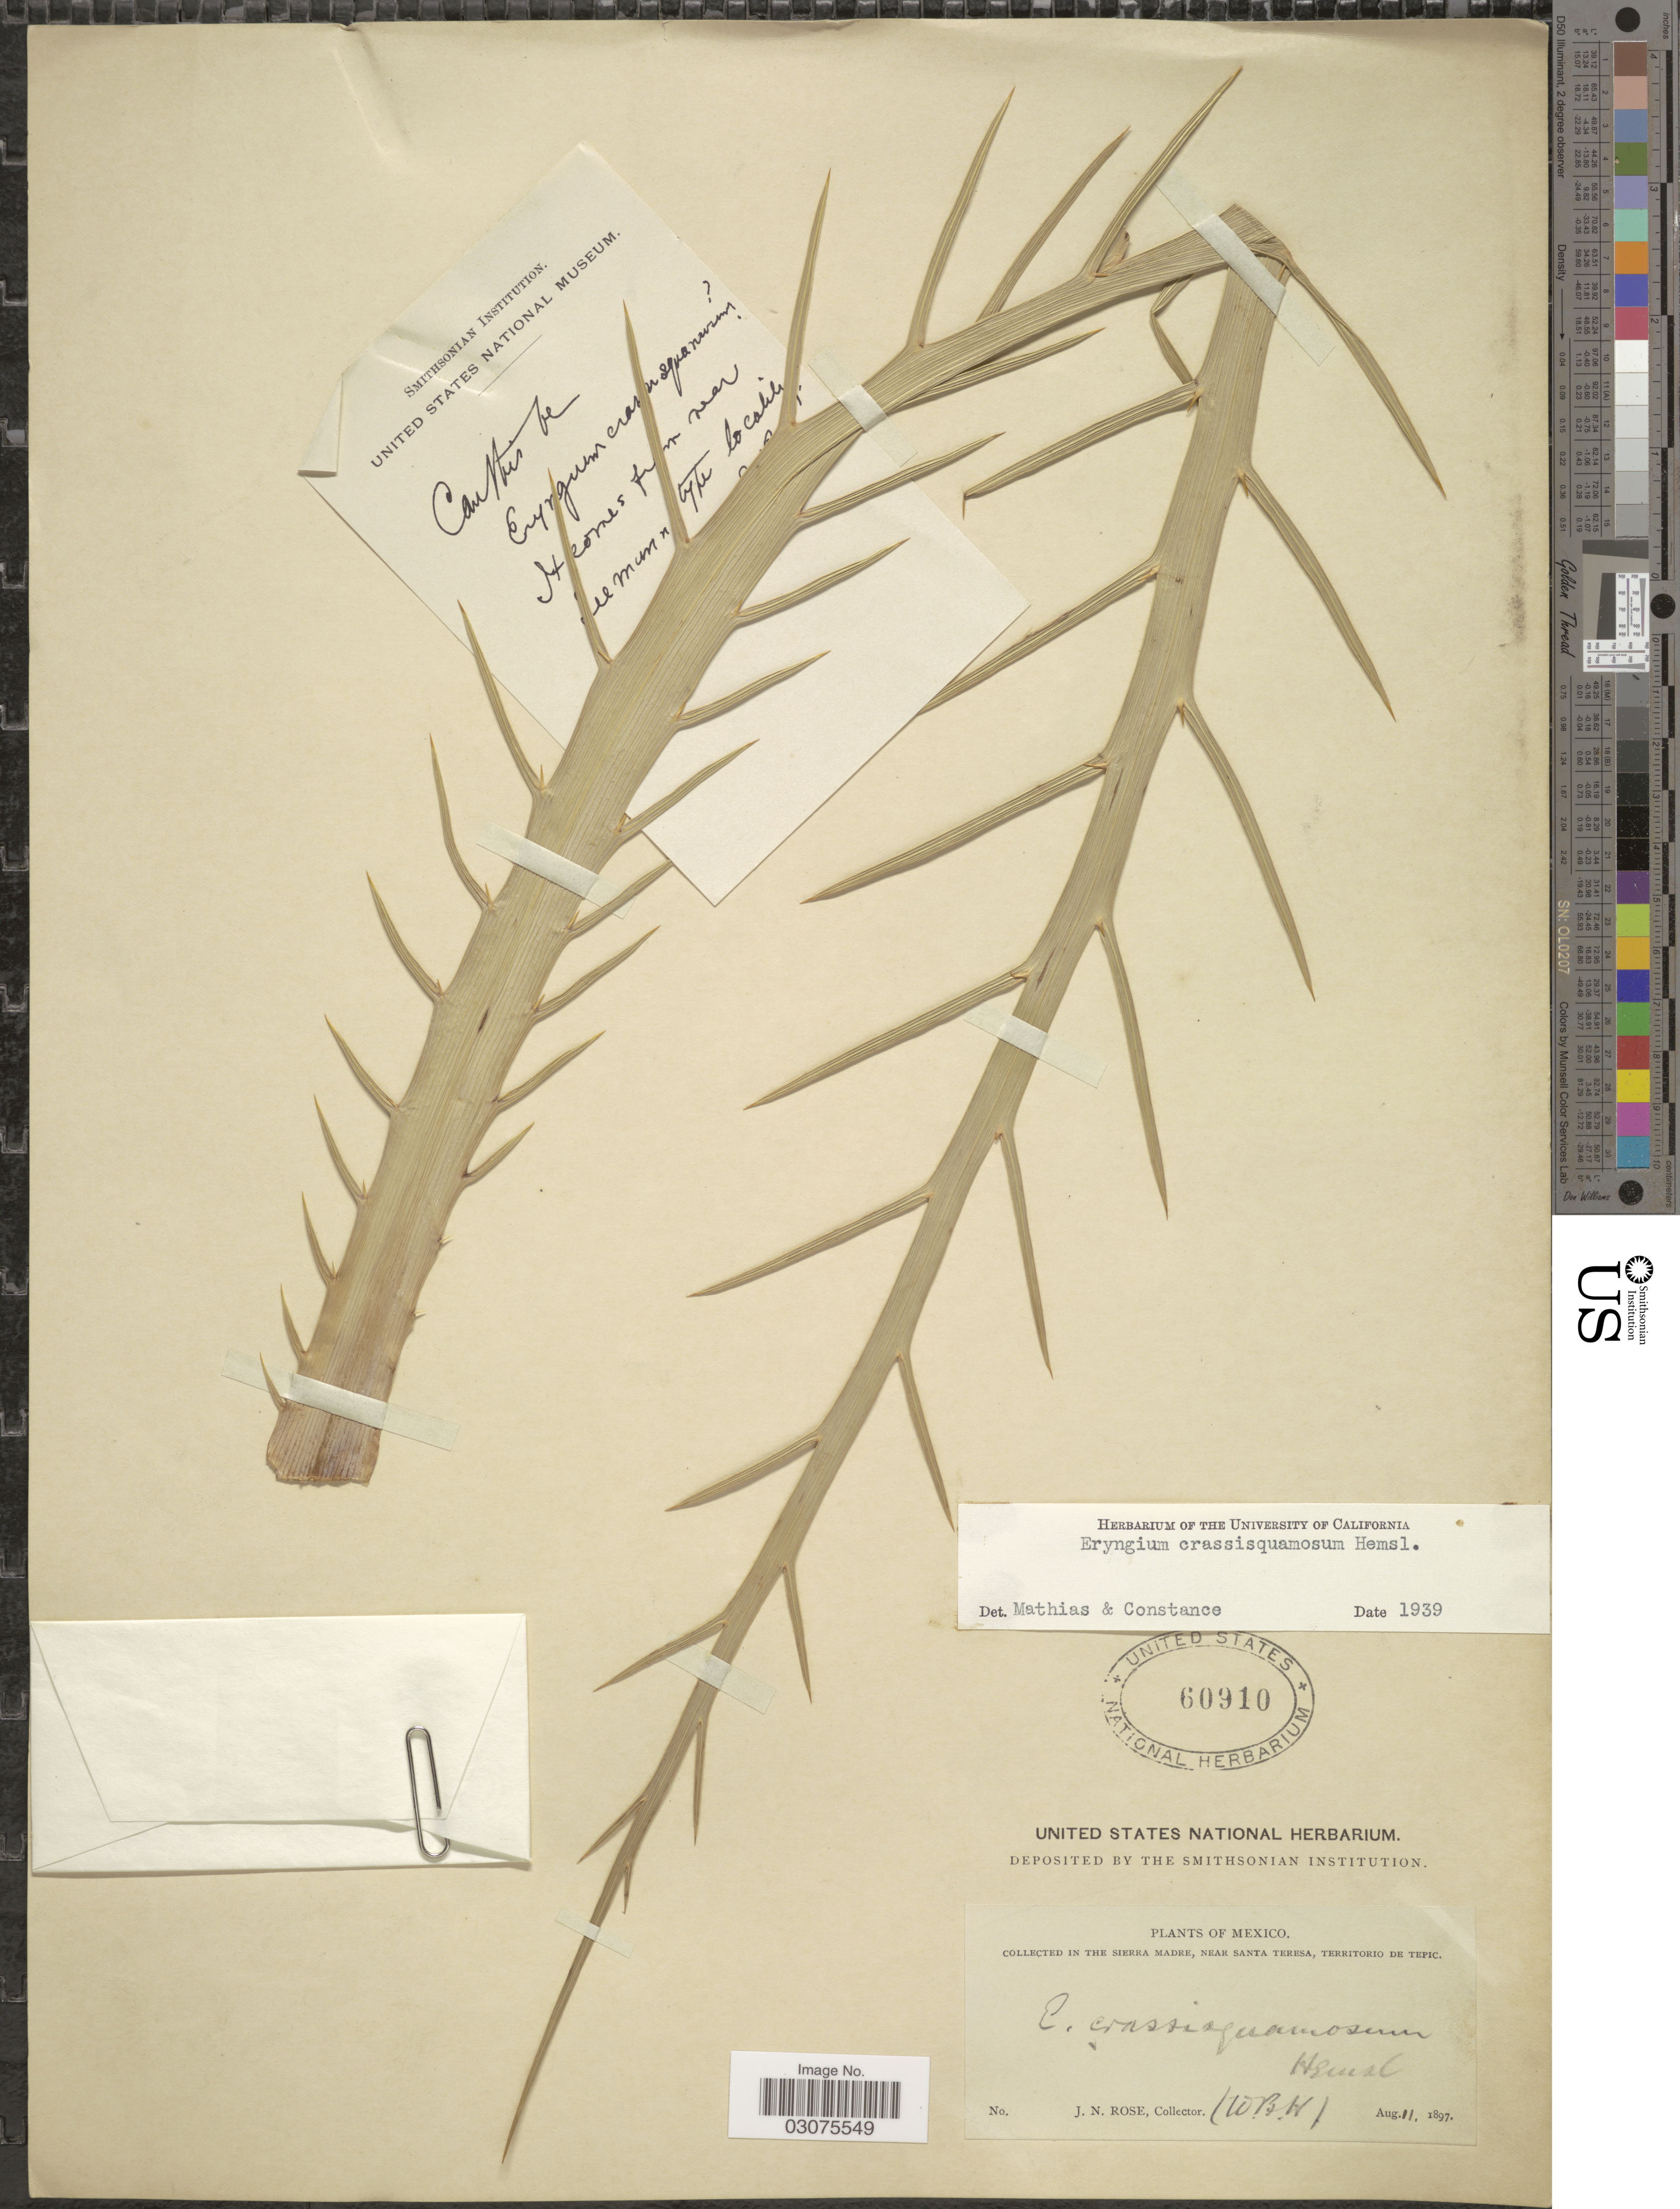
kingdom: Plantae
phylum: Tracheophyta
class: Magnoliopsida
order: Apiales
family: Apiaceae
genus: Eryngium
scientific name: Eryngium crassisquamosum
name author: Hemsl.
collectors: J. N. Rose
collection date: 1897-08-11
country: Mexico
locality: In the Sierra Madre, Near Santa Teresa, Territorio de Tepic.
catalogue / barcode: US 60910